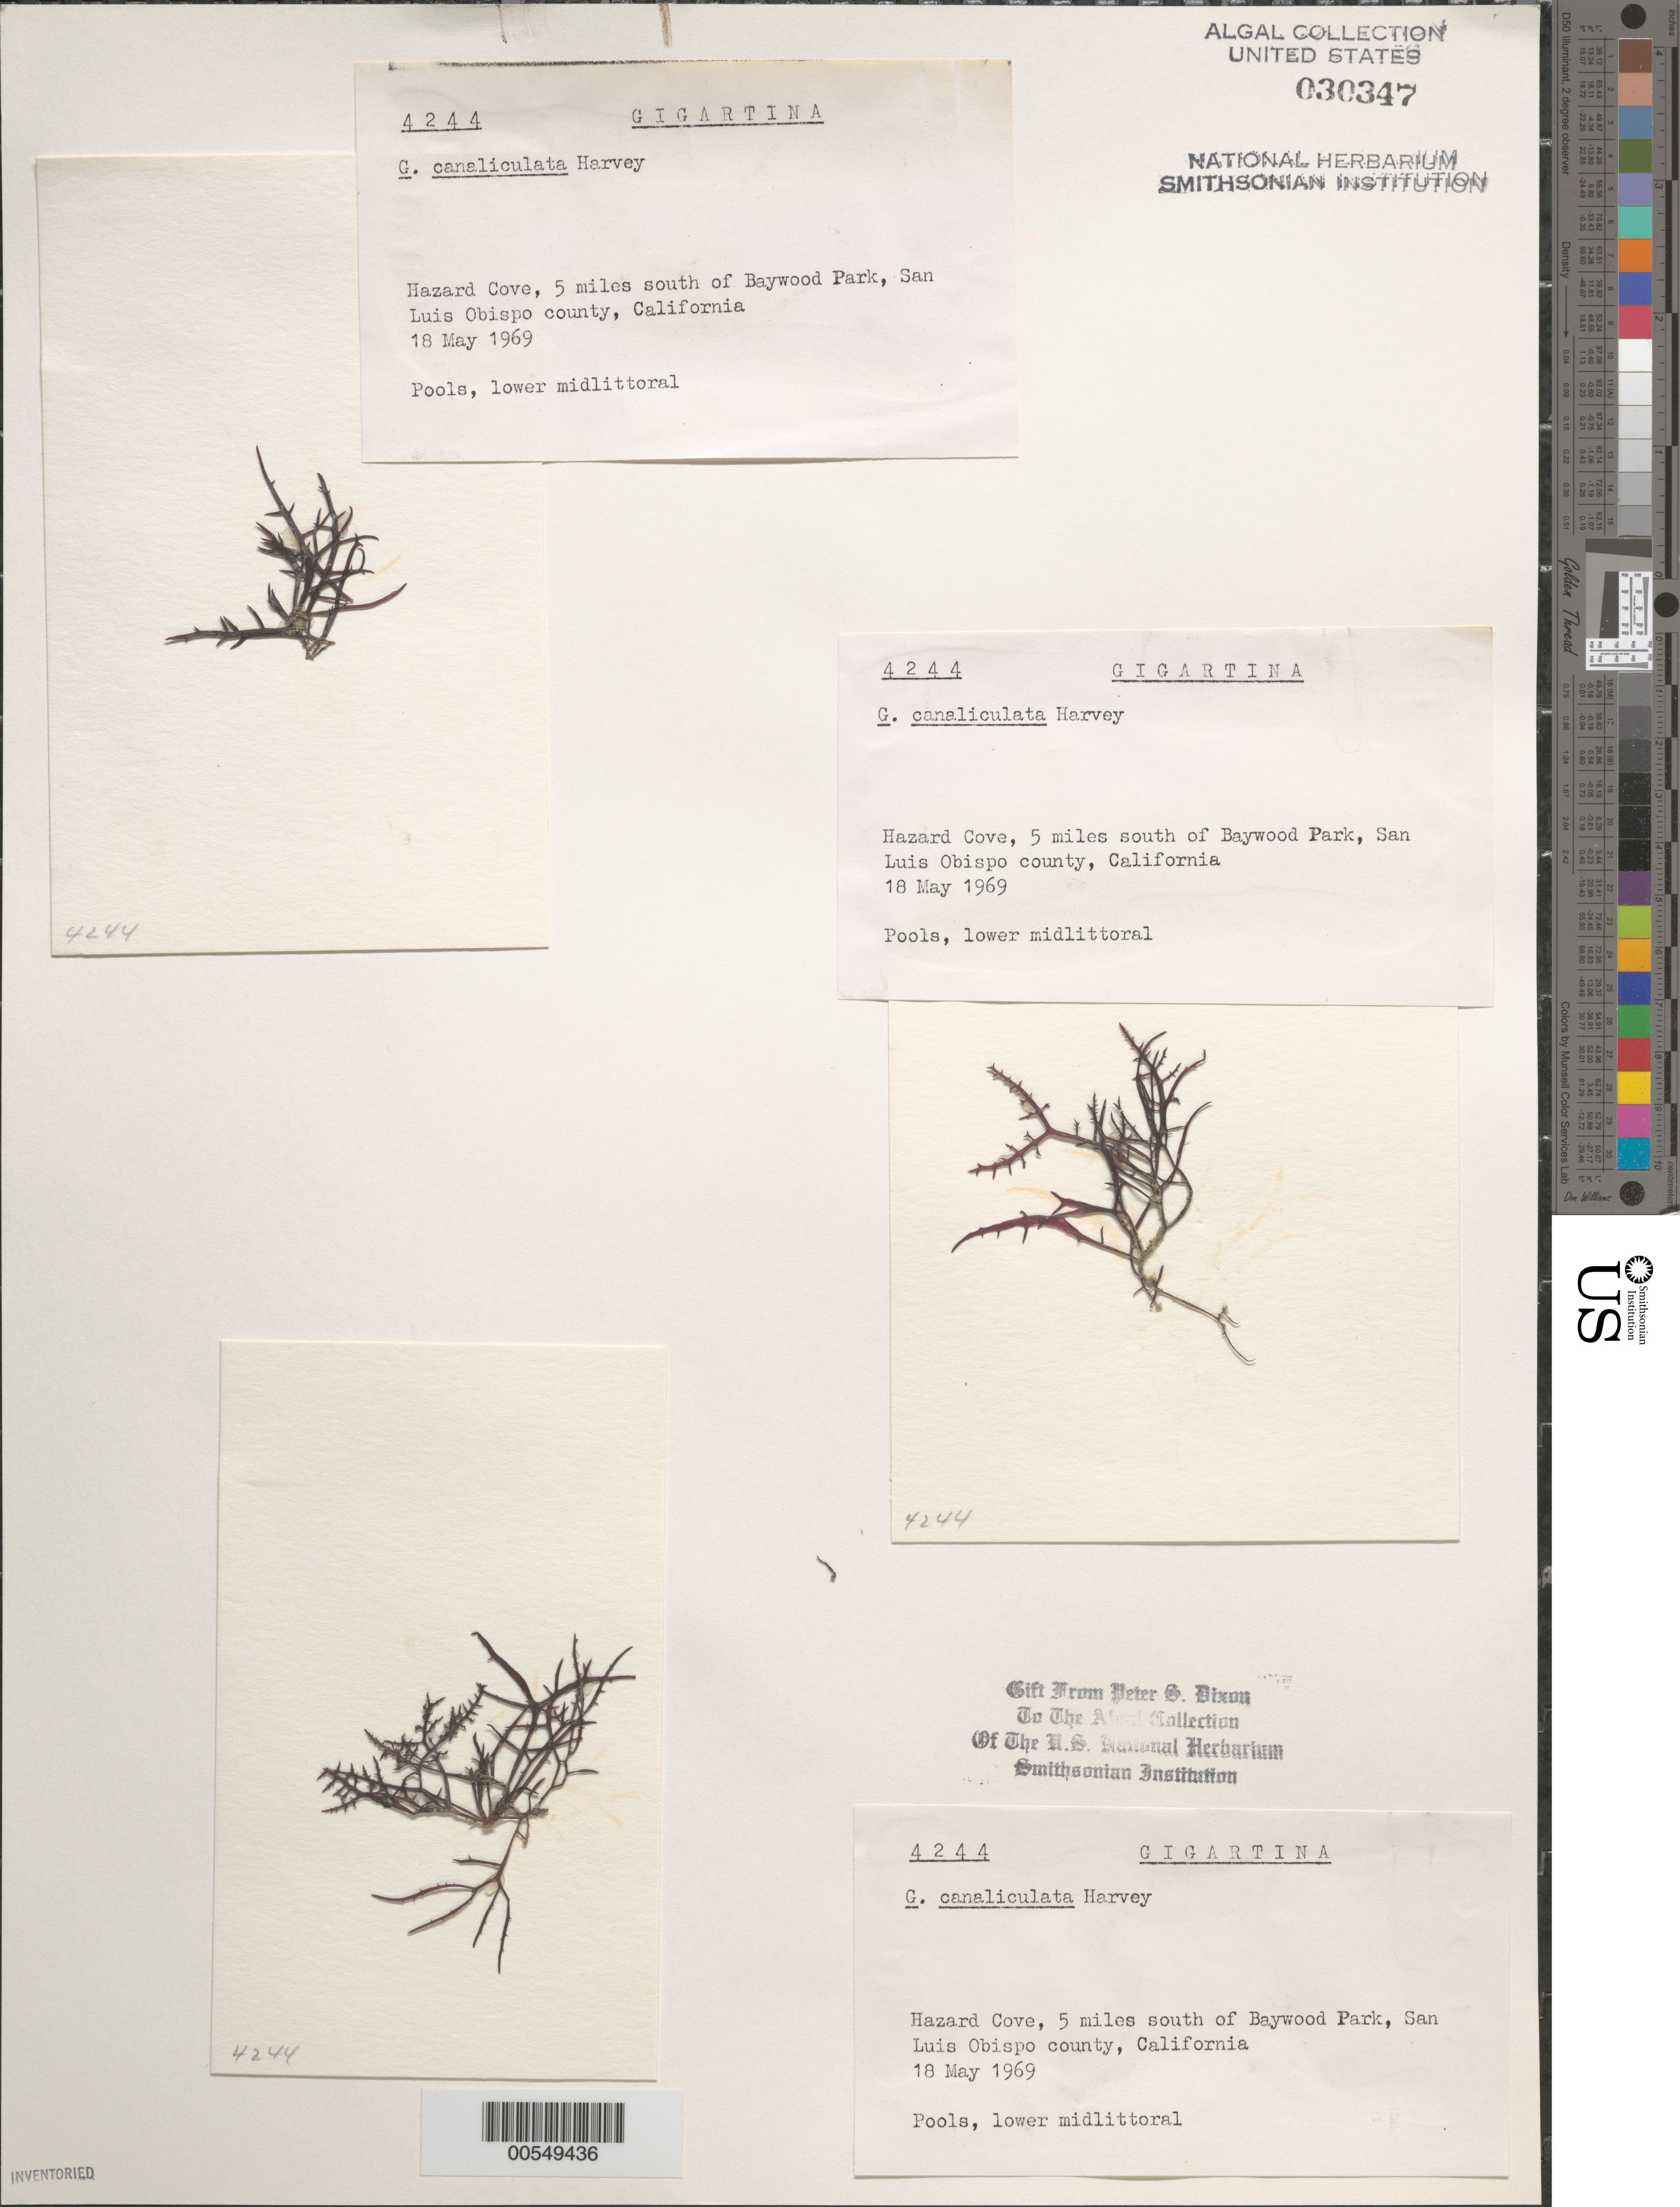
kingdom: Plantae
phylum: Rhodophyta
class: Florideophyceae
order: Gigartinales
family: Gigartinaceae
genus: Chondracanthus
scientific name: Chondracanthus canaliculatus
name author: (Harv.) Guiry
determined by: Algae name updating Project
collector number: PSD 4244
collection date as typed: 18 May 1969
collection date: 1969-05-18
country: United States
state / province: California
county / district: San Luis Obispo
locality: Hazard Cove, 5 miles south of Baywood Park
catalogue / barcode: US 30347